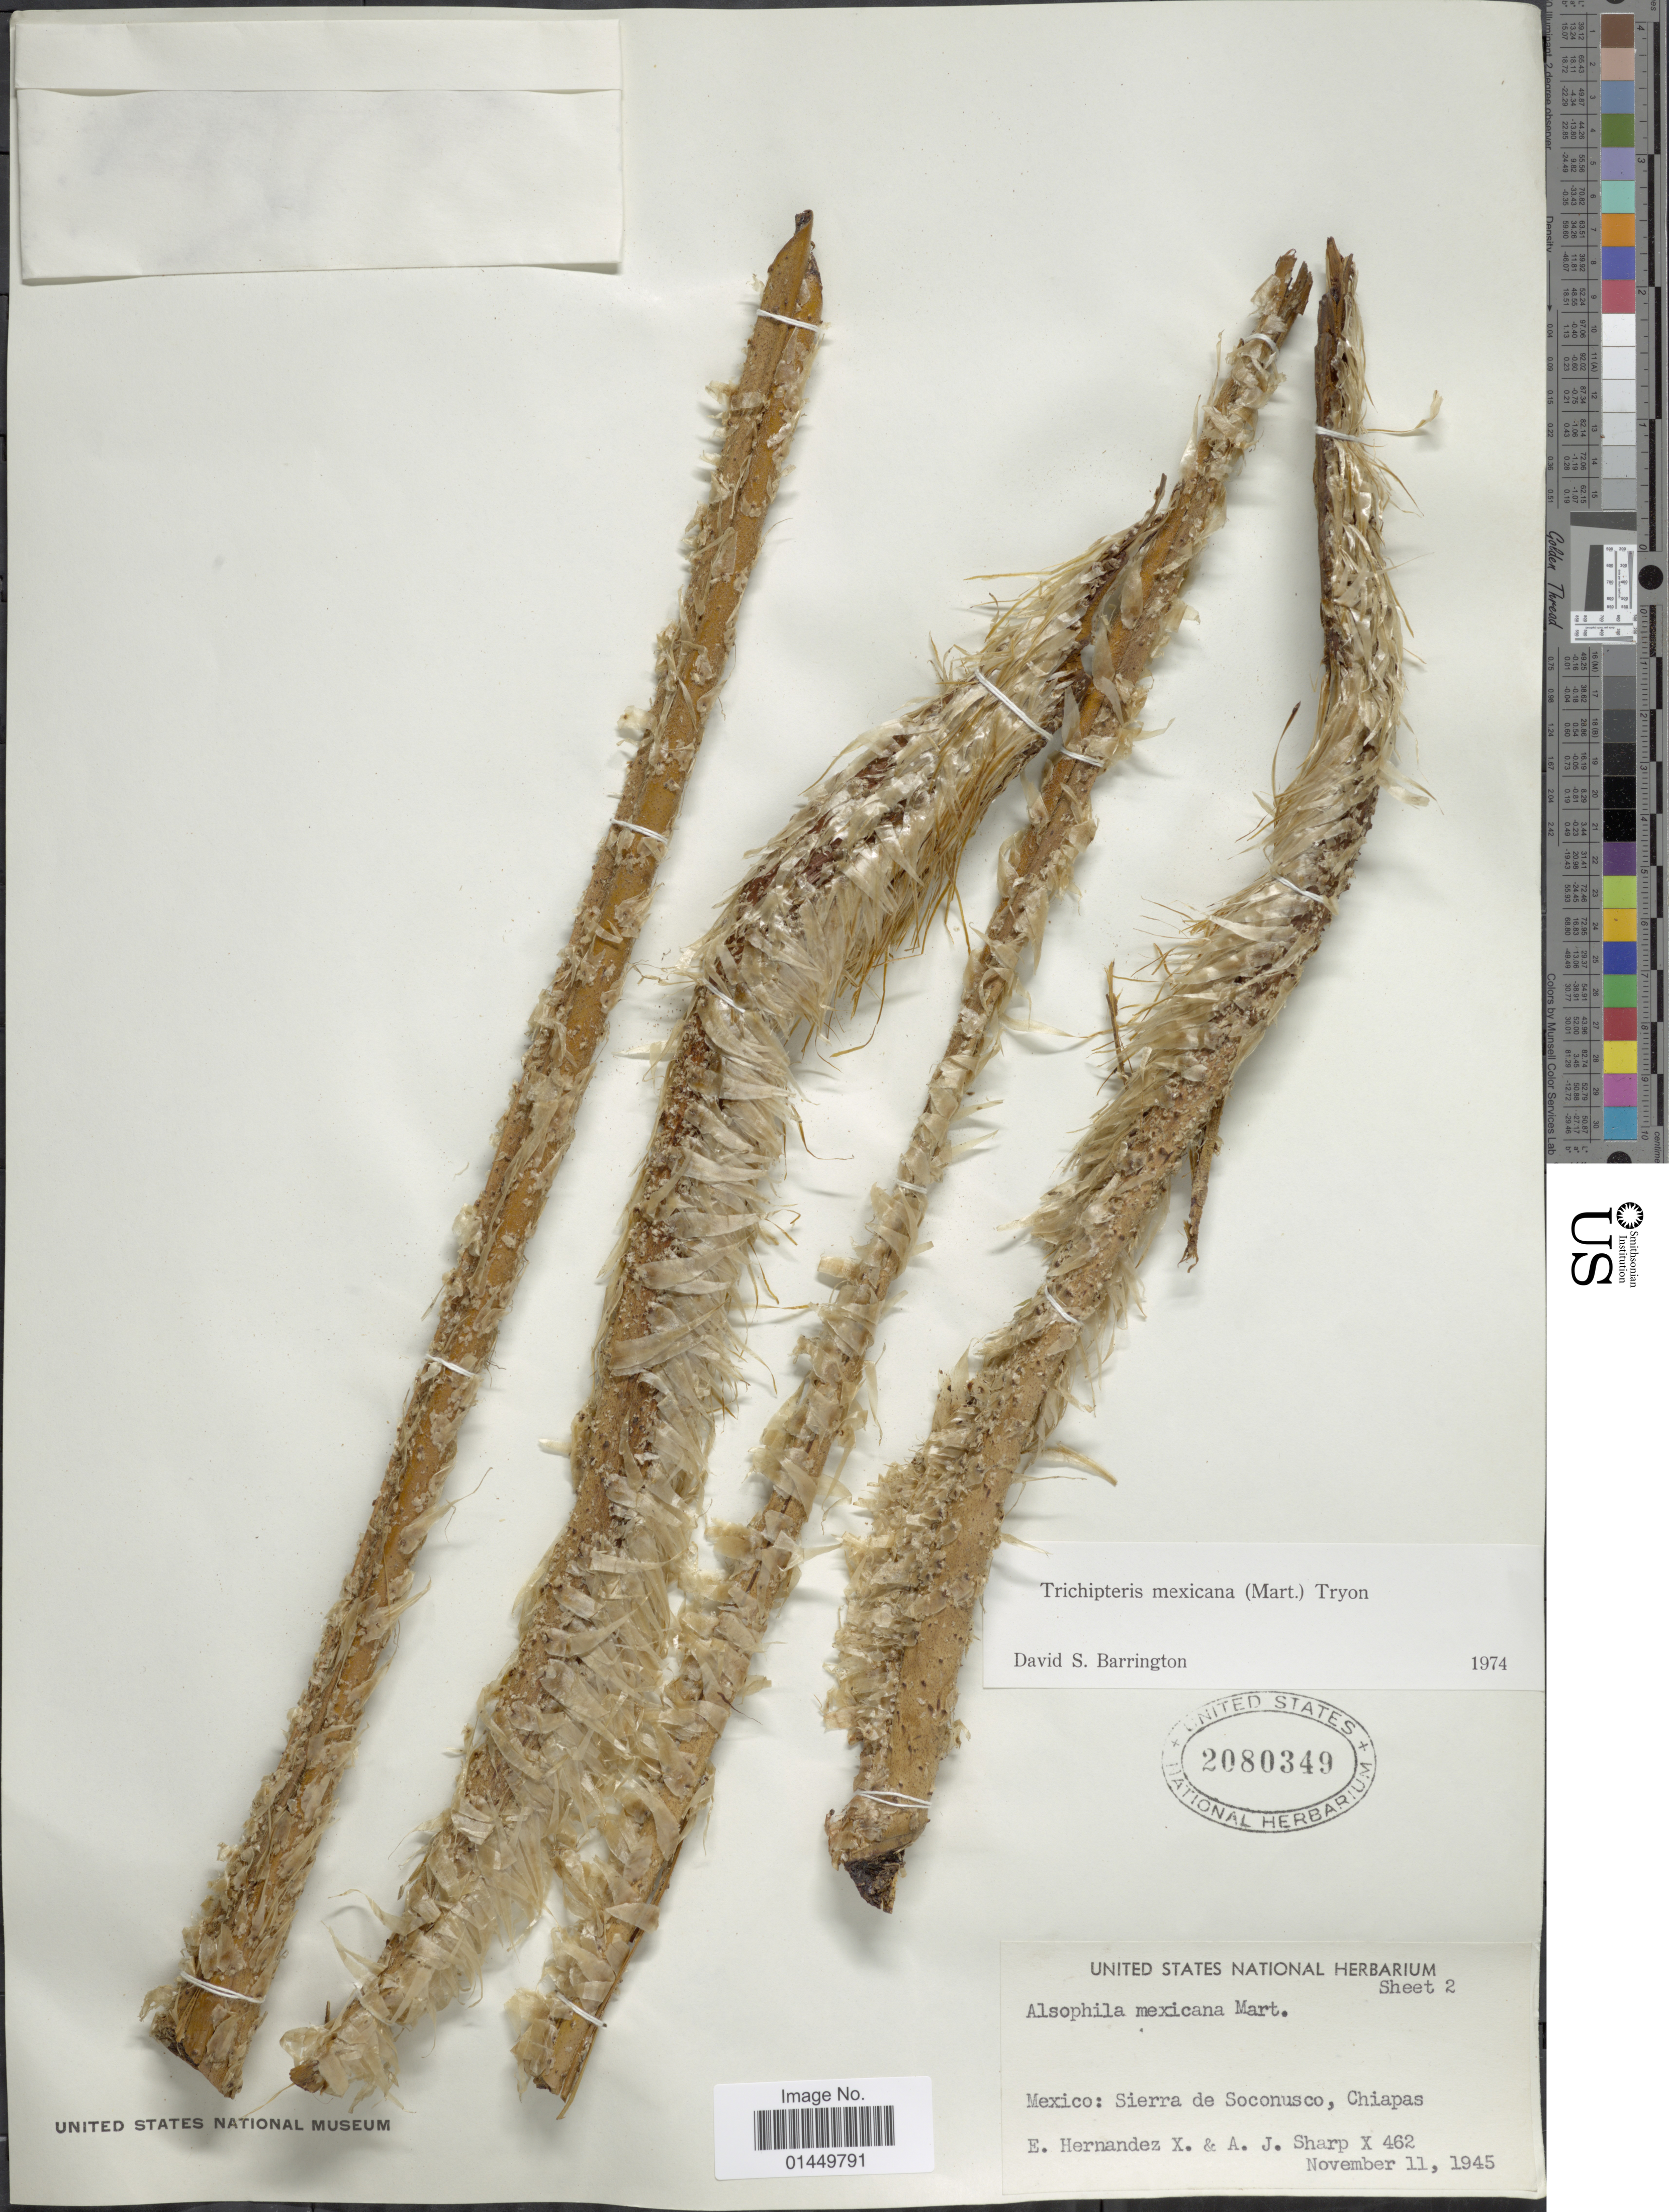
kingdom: Plantae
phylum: Tracheophyta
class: Polypodiopsida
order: Cyatheales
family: Cyatheaceae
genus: Cyathea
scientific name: Cyathea valdecrenata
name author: Domin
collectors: E. Hernandez X. & A. J. Sharp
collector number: X 462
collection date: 1945-11-11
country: Mexico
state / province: Chiapas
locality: Mexico: Sierra de Soconusco, Chiapas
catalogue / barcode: US 2080349